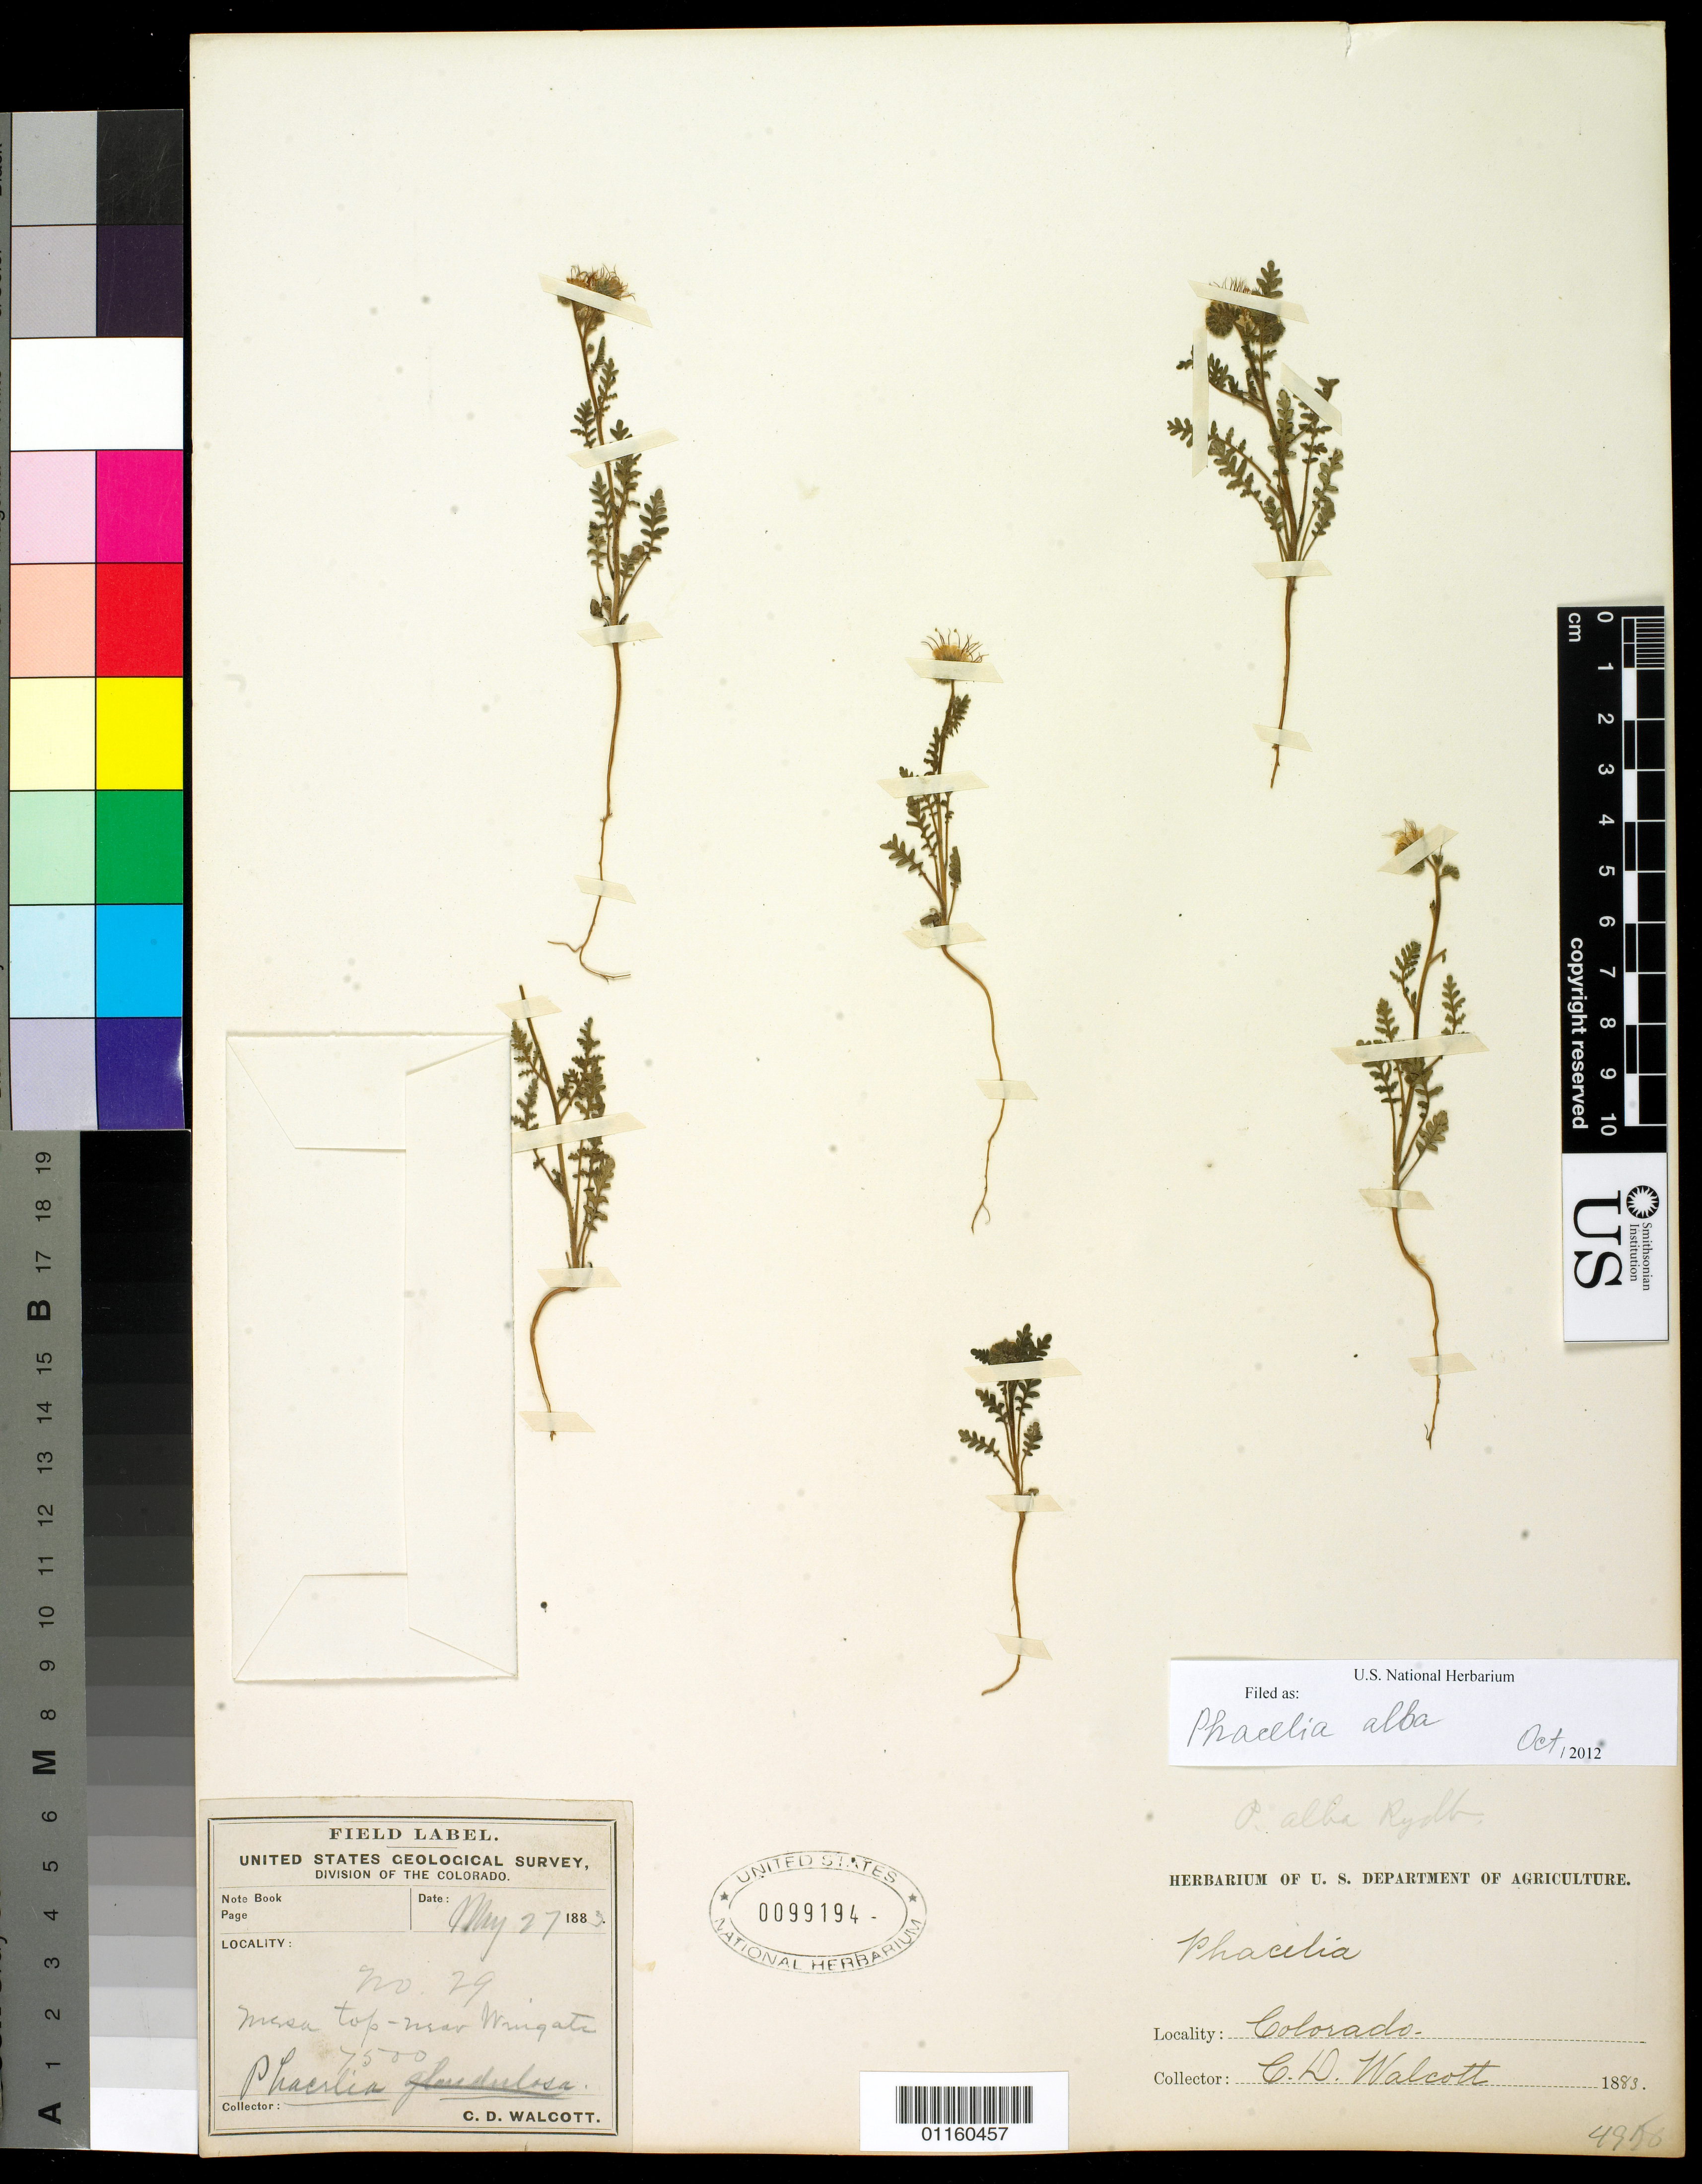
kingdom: Plantae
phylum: Tracheophyta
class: Magnoliopsida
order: Boraginales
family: Hydrophyllaceae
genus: Phacelia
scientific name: Phacelia alba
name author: Rydb.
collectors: C. Walcott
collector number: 29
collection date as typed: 27 May 1883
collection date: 1883-05-27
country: United States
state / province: Colorado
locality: Messa top near Wingate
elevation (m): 2286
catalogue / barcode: US 99194